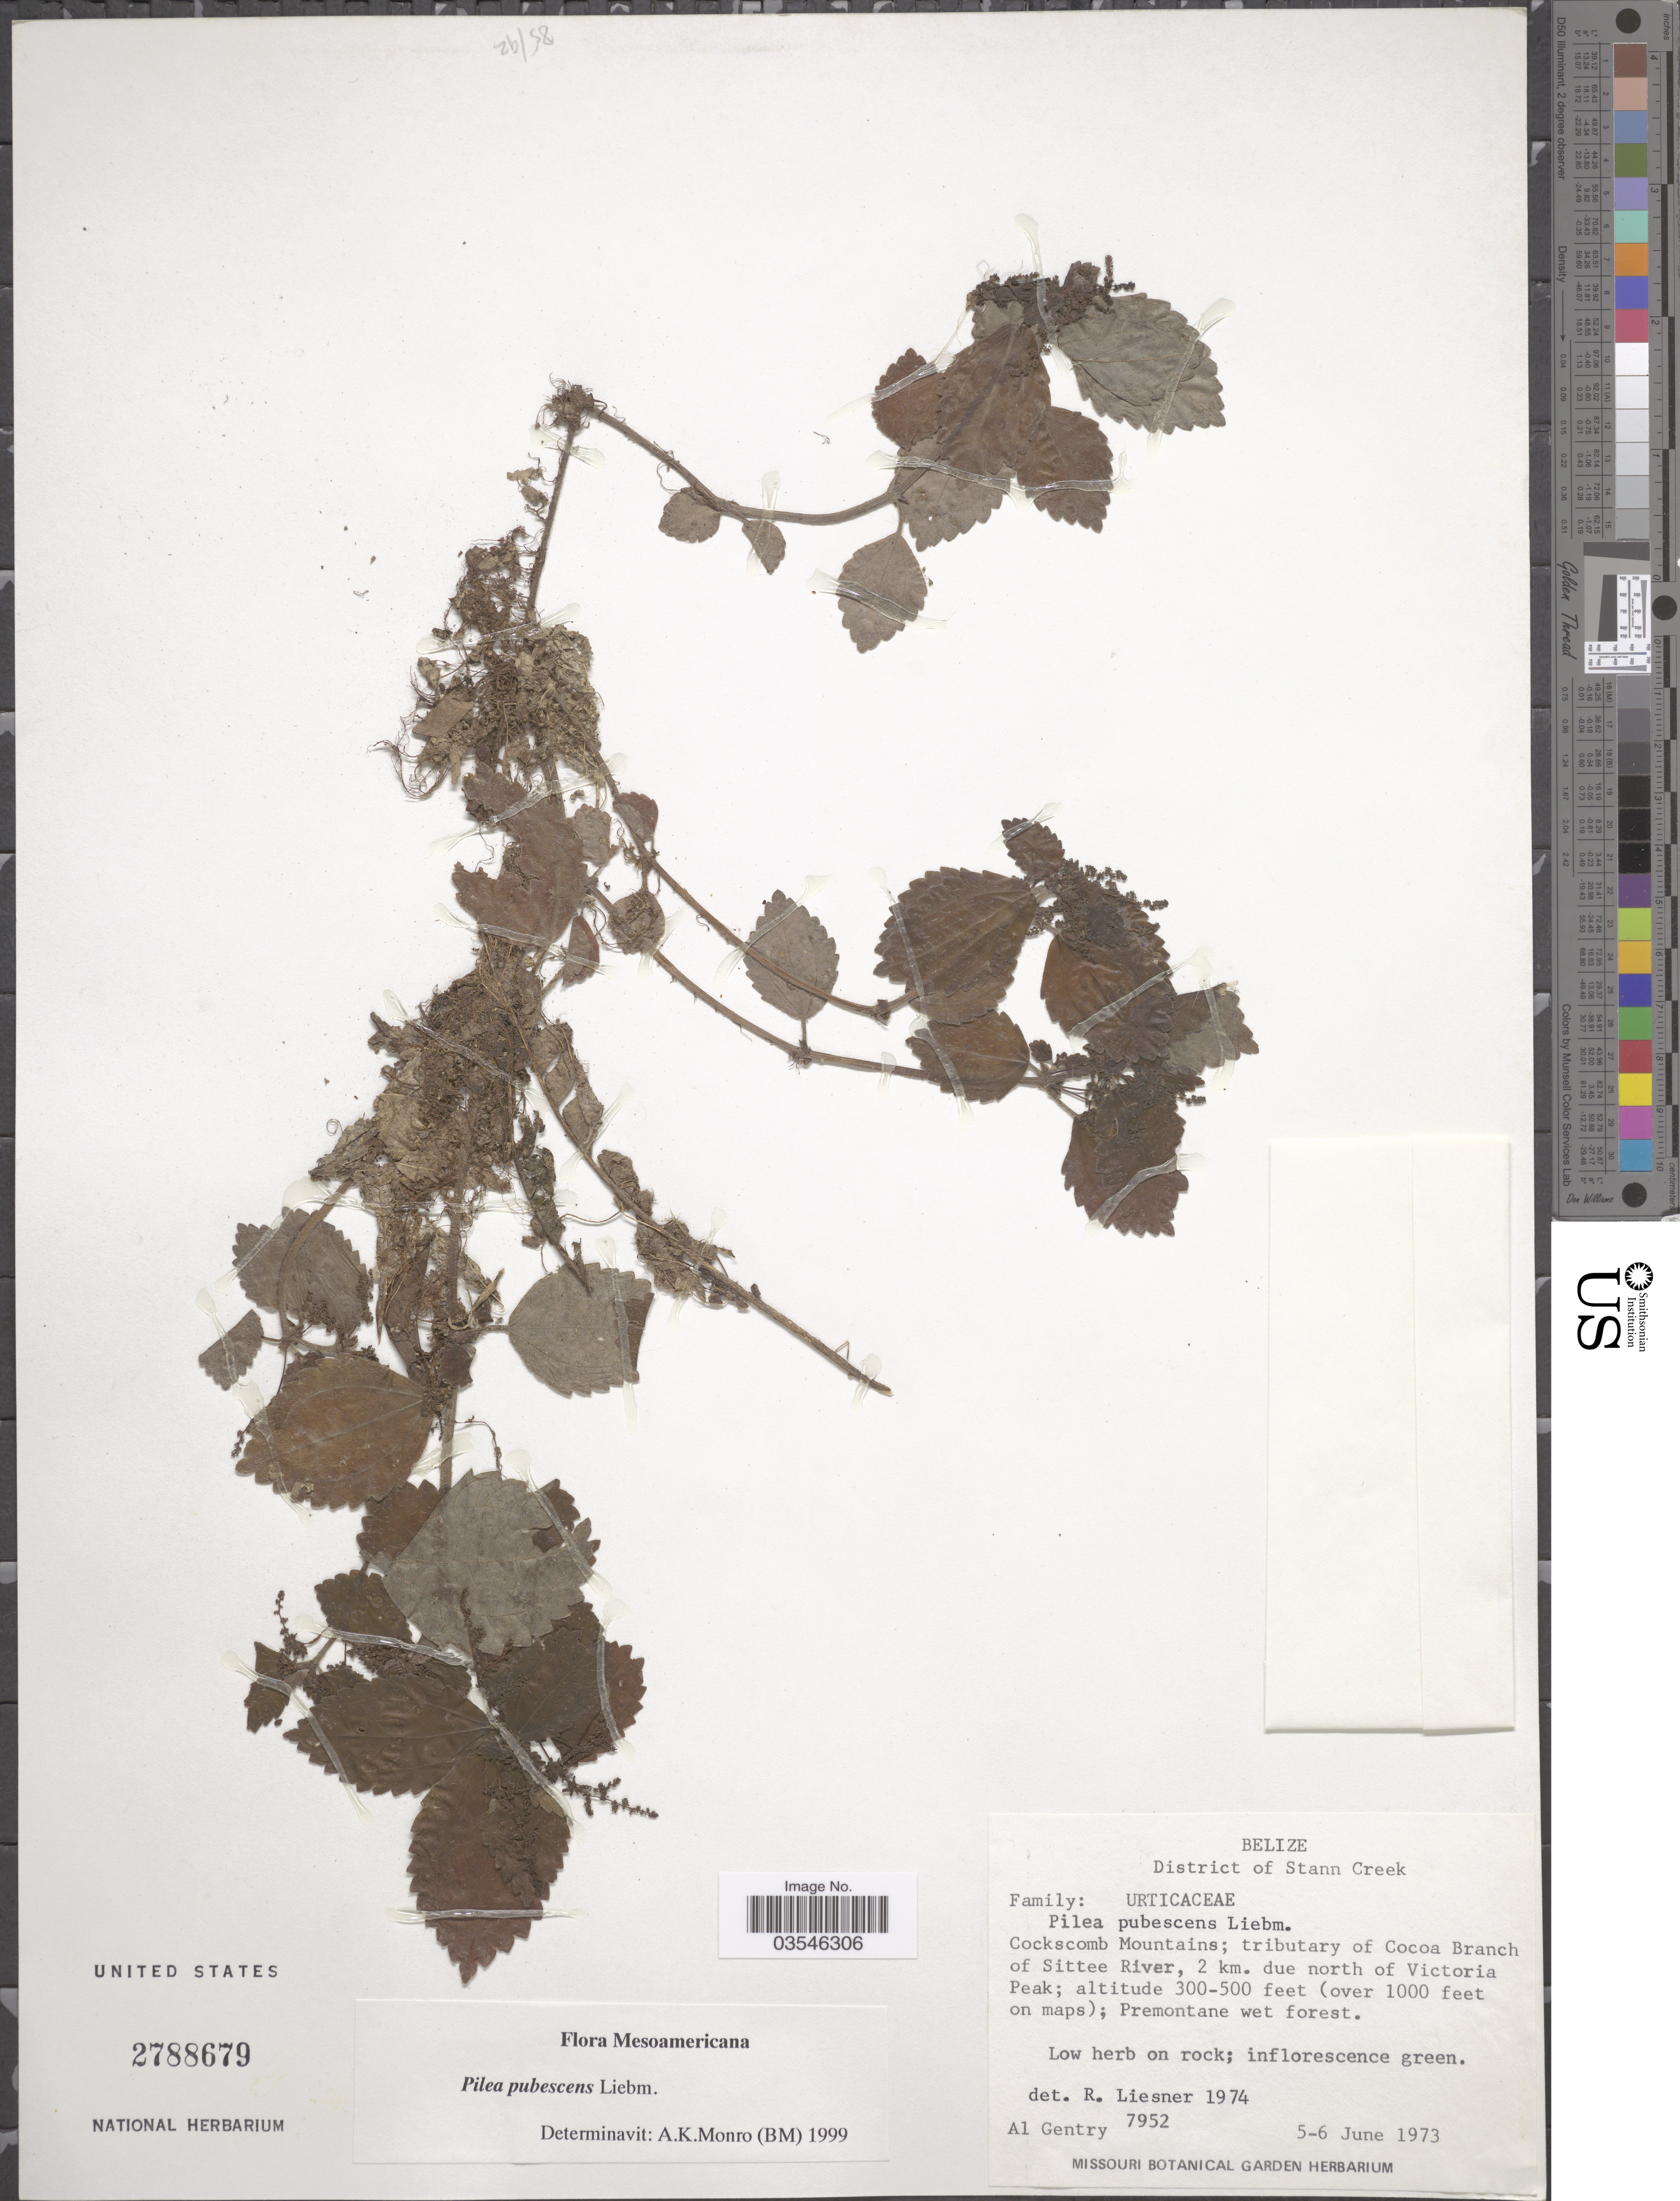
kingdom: Plantae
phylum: Tracheophyta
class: Magnoliopsida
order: Rosales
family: Urticaceae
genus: Pilea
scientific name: Pilea pubescens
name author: Liebm.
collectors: A. H. Gentry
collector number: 7952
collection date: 1973-06-05/1973-06-06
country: Belize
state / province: Stann Creek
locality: District of Stann Creek. Cockscomb Mountains; tributary of Cocoa Branch of Sittee River, 2 km. due north of Victoria Peak (over 1000 feet on maps). [unsure placement]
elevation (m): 91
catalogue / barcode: US 2788679